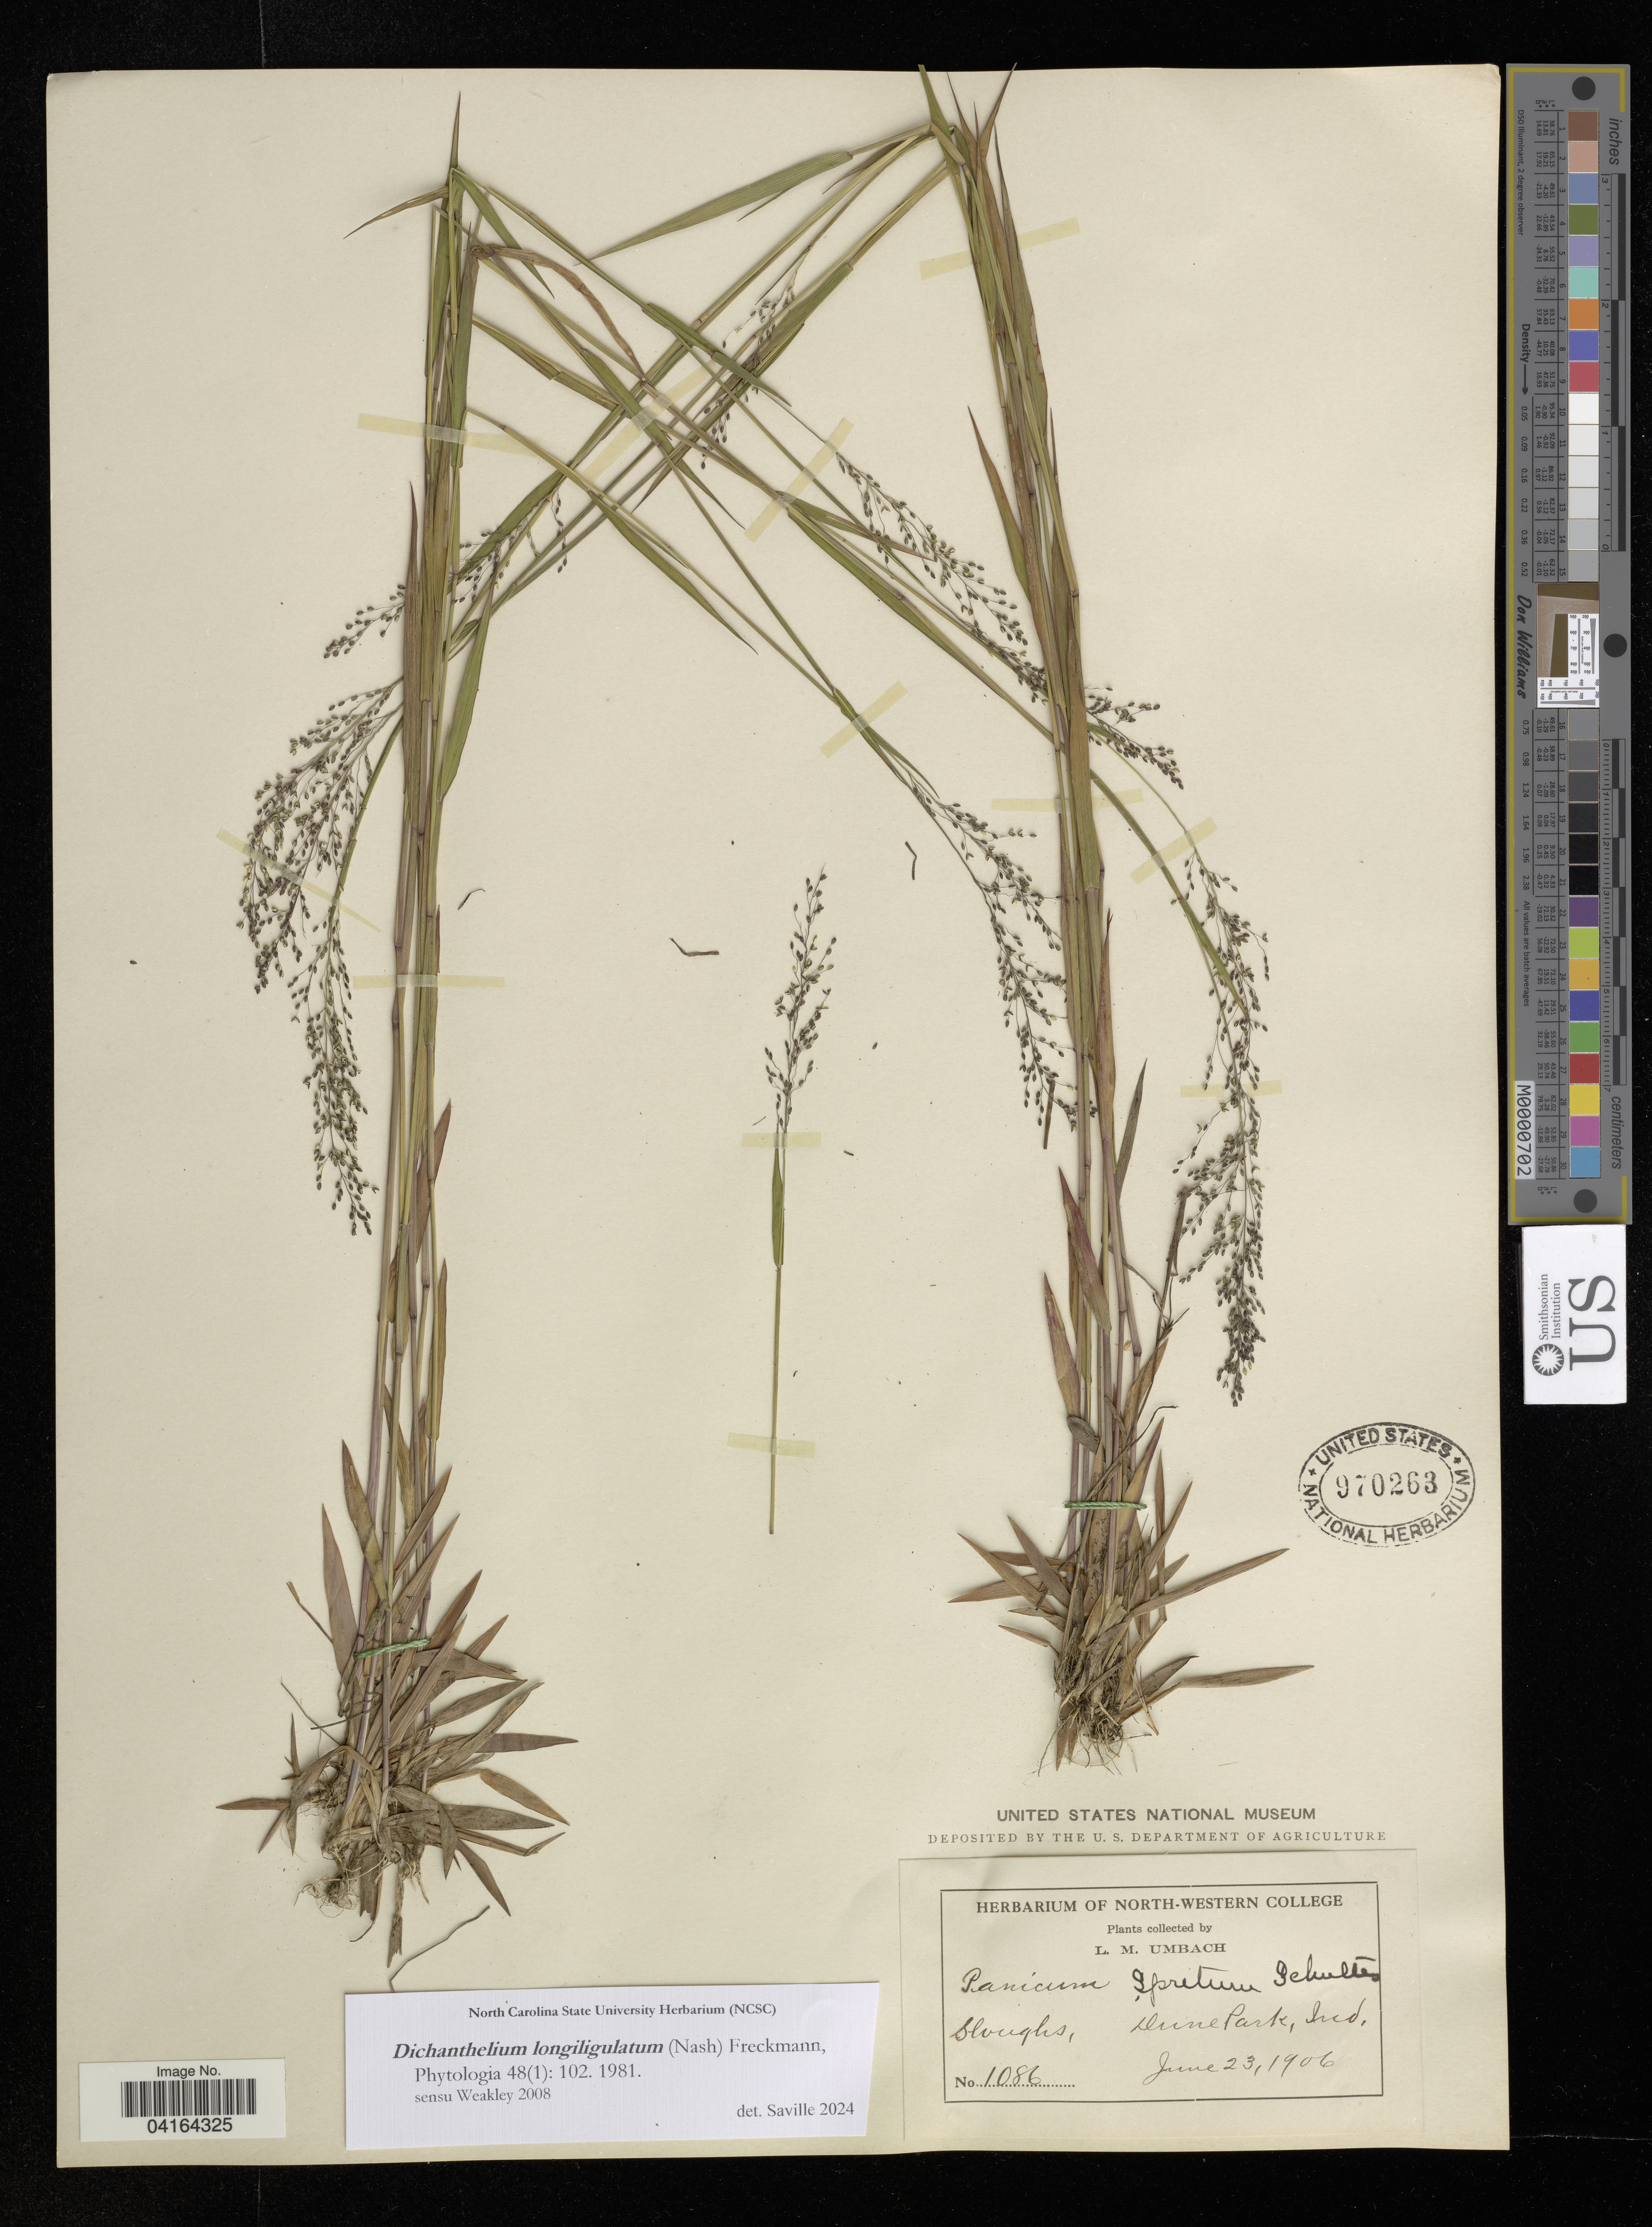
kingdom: Plantae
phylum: Tracheophyta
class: Liliopsida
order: Poales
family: Poaceae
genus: Dichanthelium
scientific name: Dichanthelium longiligulatum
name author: (Nash) Freckmann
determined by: Saville, A. C., (NCSC), North Carolina State University (UNITED STATES)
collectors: L. M. Umbach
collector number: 1086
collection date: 1906-06-23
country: United States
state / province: Indiana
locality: Dune Park.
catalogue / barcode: US 970263